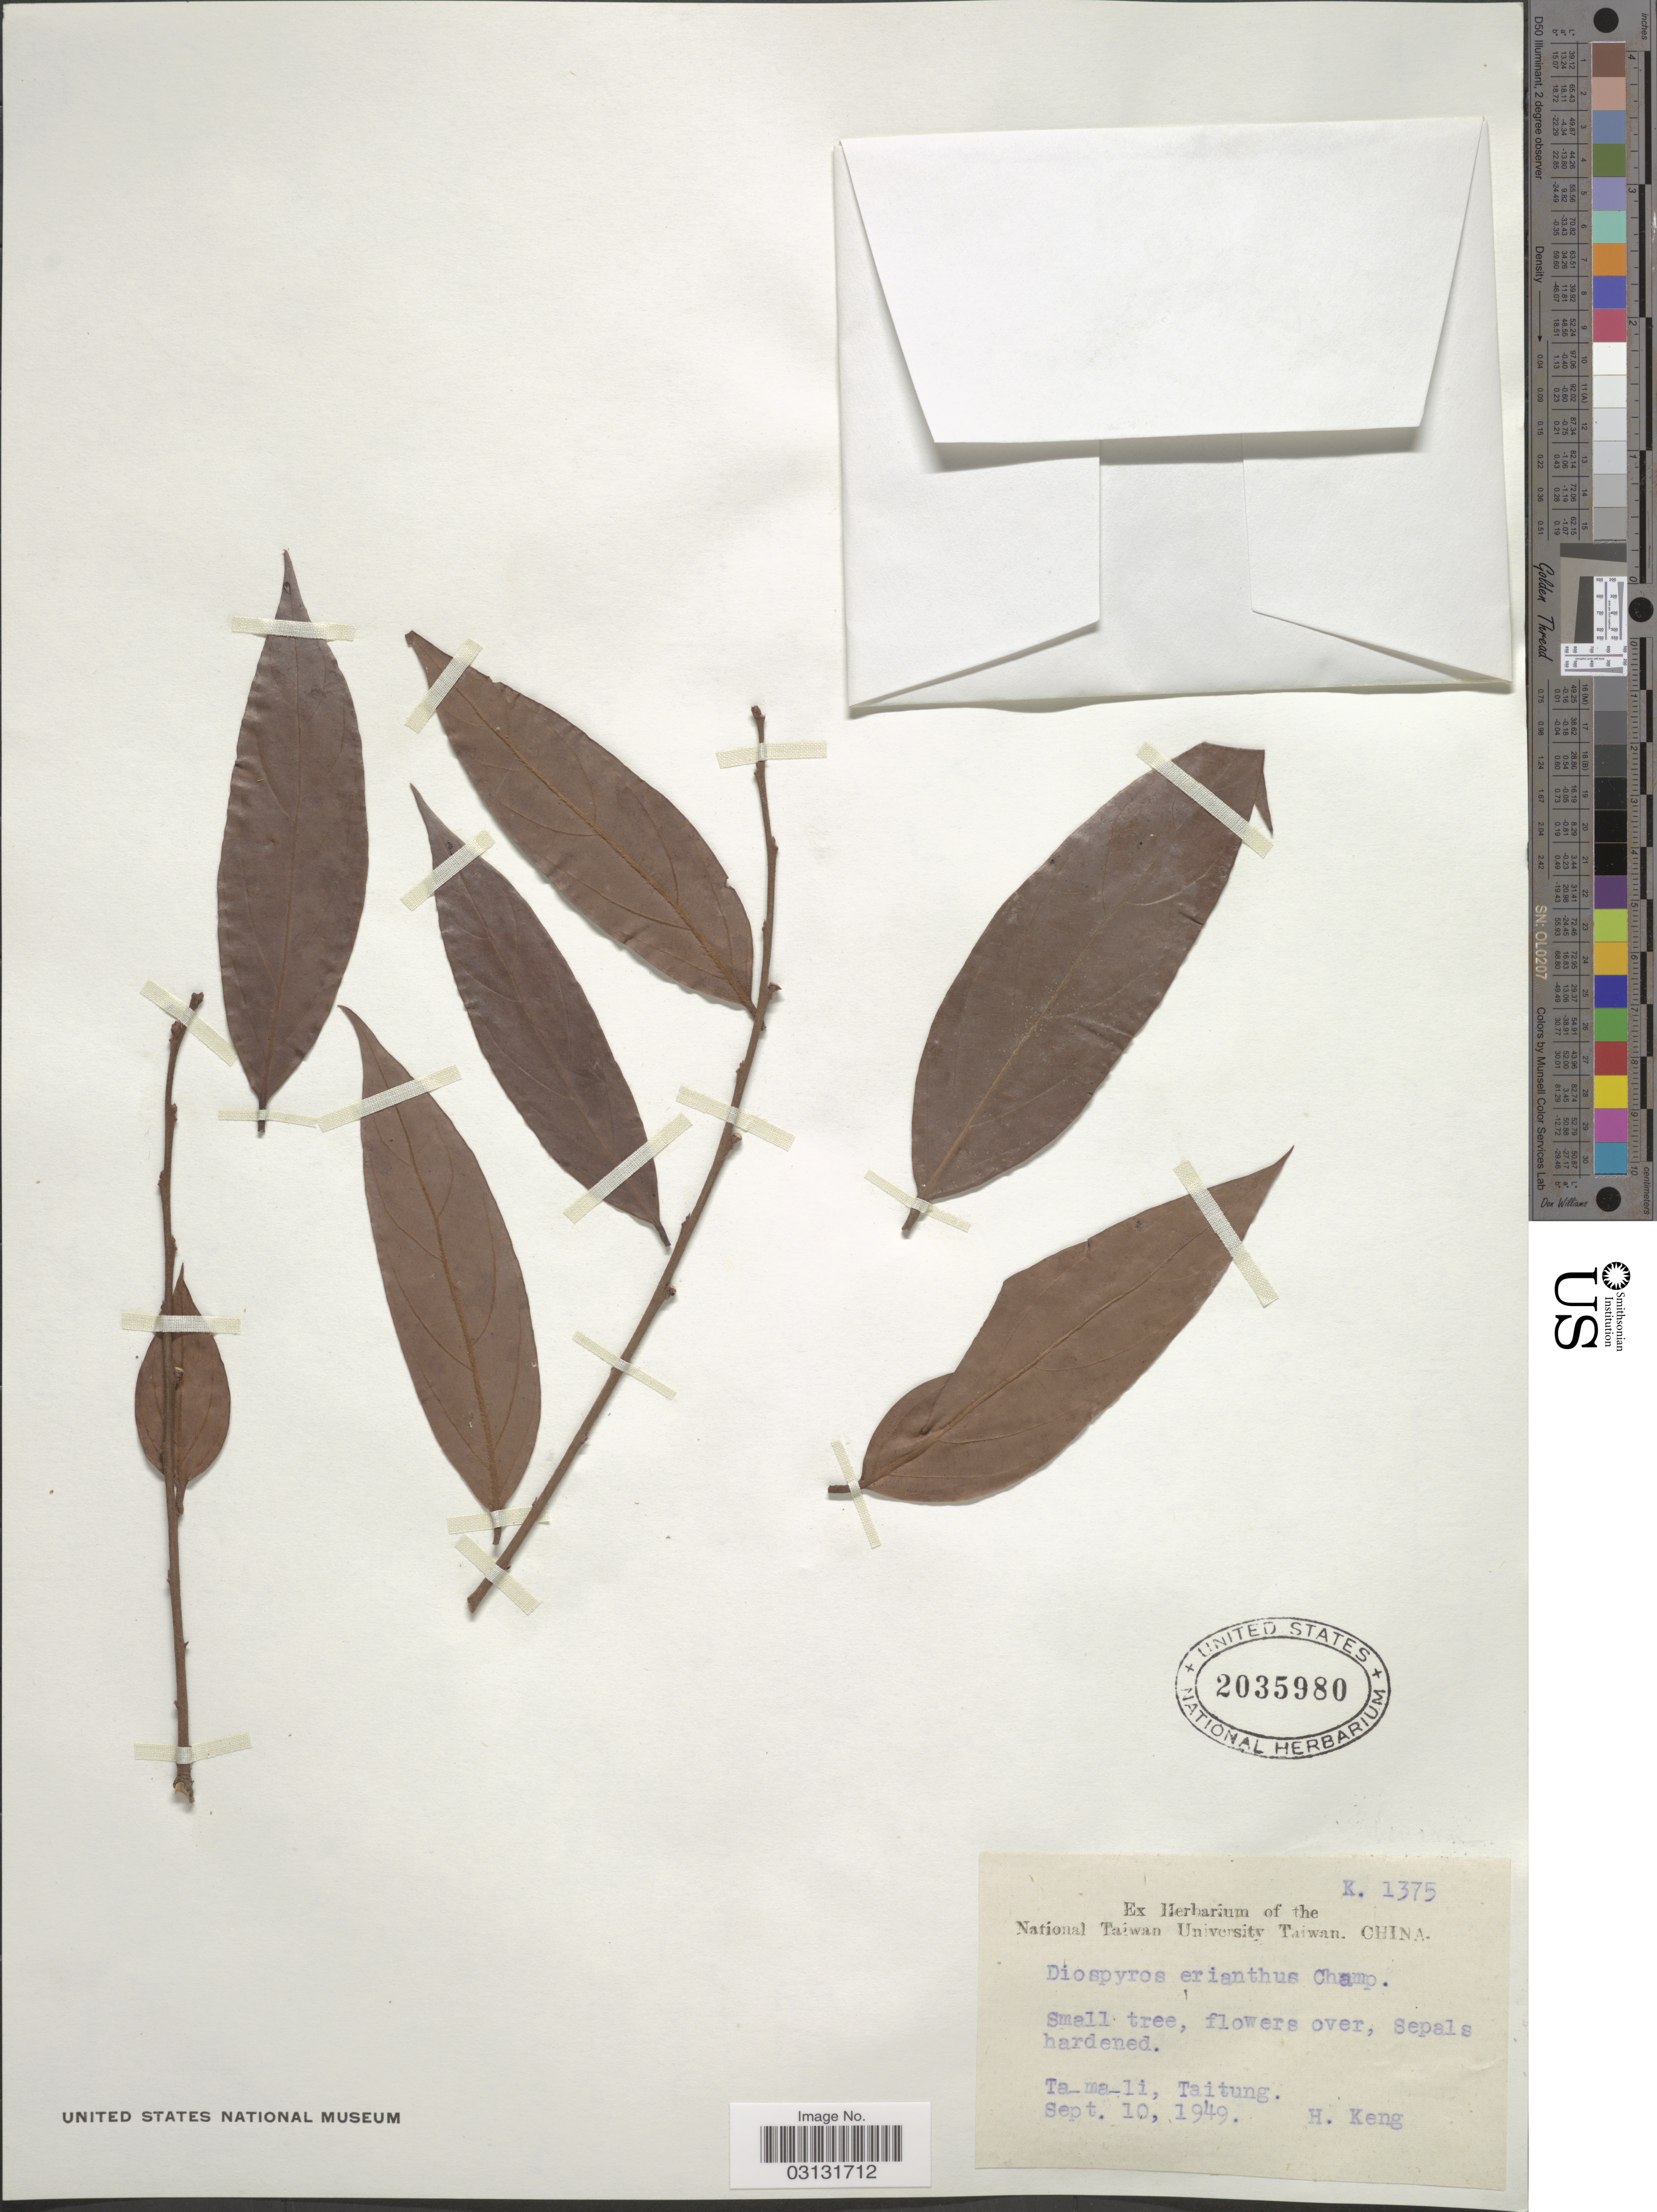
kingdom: Plantae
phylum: Tracheophyta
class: Magnoliopsida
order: Ericales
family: Ebenaceae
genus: Diospyros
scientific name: Diospyros eriantha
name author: Champ. ex Benth.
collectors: H. Keng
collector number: K.1375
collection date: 1949-09-10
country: Taiwan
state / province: Taitung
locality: Te-ma-li, Taitung.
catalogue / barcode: US 2035980